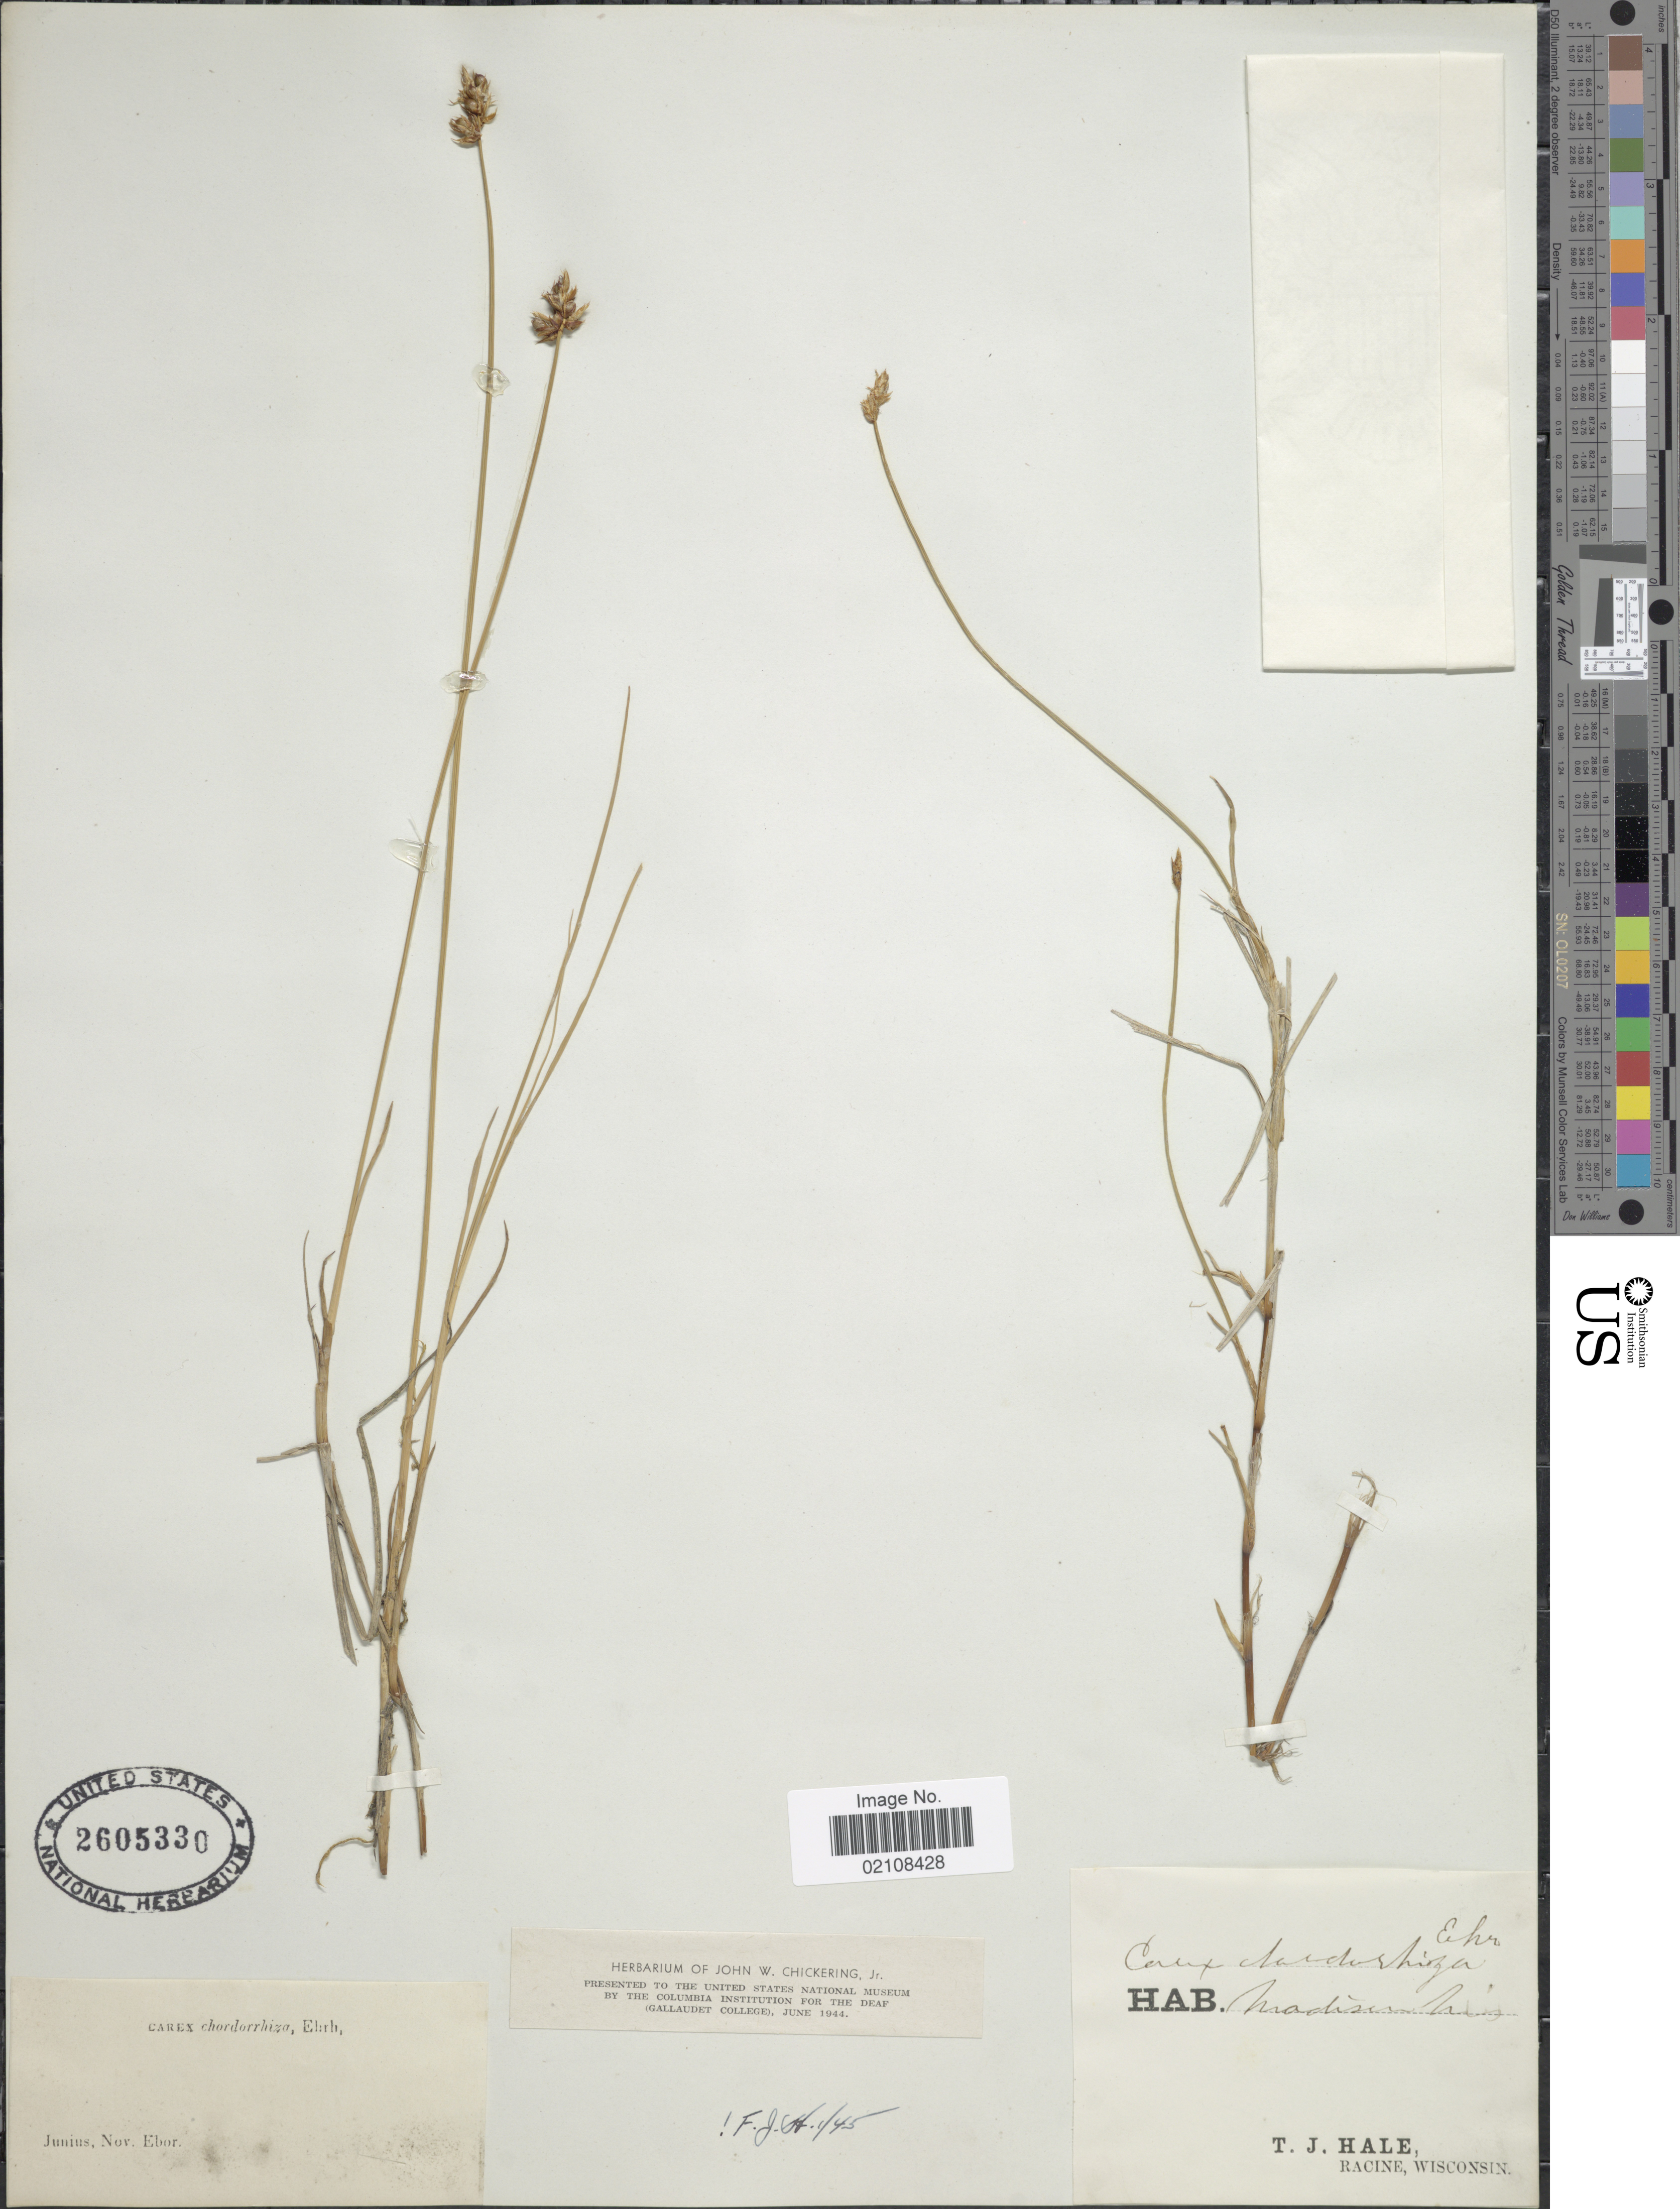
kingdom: Plantae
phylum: Tracheophyta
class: Liliopsida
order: Poales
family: Cyperaceae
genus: Carex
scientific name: Carex chordorrhiza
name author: L. f.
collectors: T. Hale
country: United States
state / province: Wisconsin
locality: Madison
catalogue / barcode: US 2605330